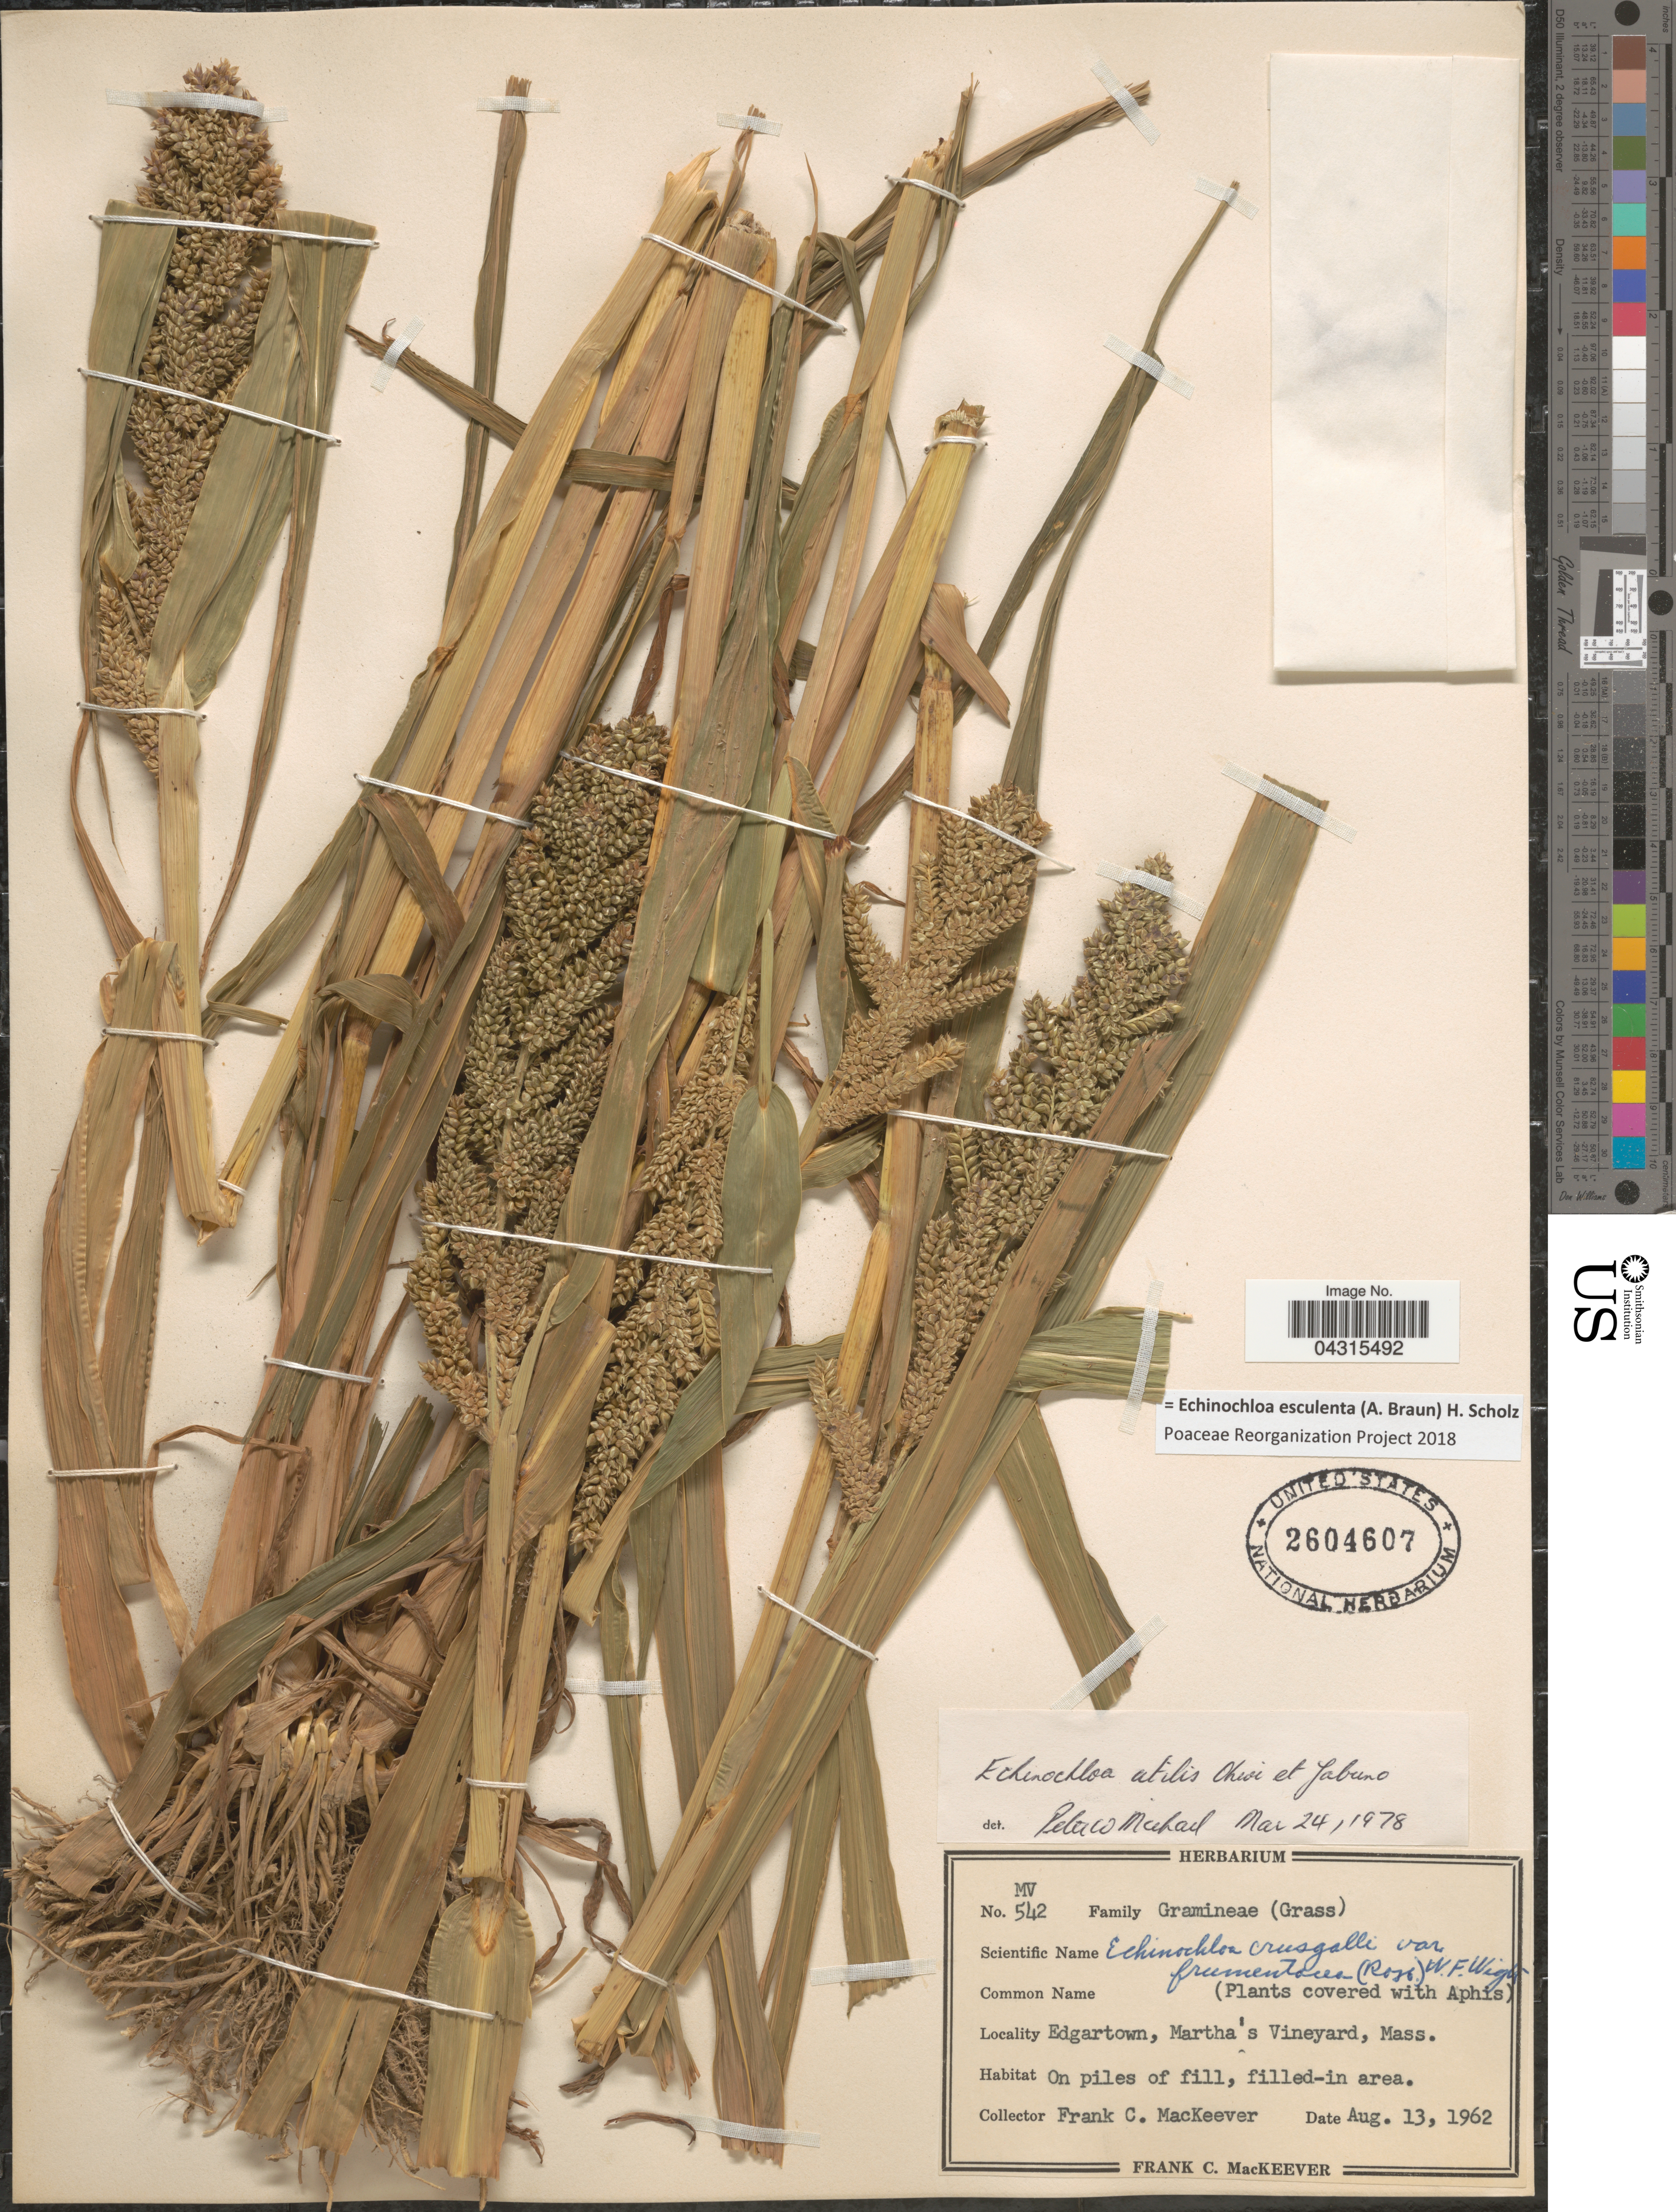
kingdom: Plantae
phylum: Tracheophyta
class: Liliopsida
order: Poales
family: Poaceae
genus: Echinochloa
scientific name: Echinochloa esculenta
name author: (A. Braun) H. Scholz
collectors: F. C. MacKeever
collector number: MV 542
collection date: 1962-08-13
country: United States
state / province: Massachusetts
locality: Edgartown, Martha's Vineyard.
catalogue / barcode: US 2604607